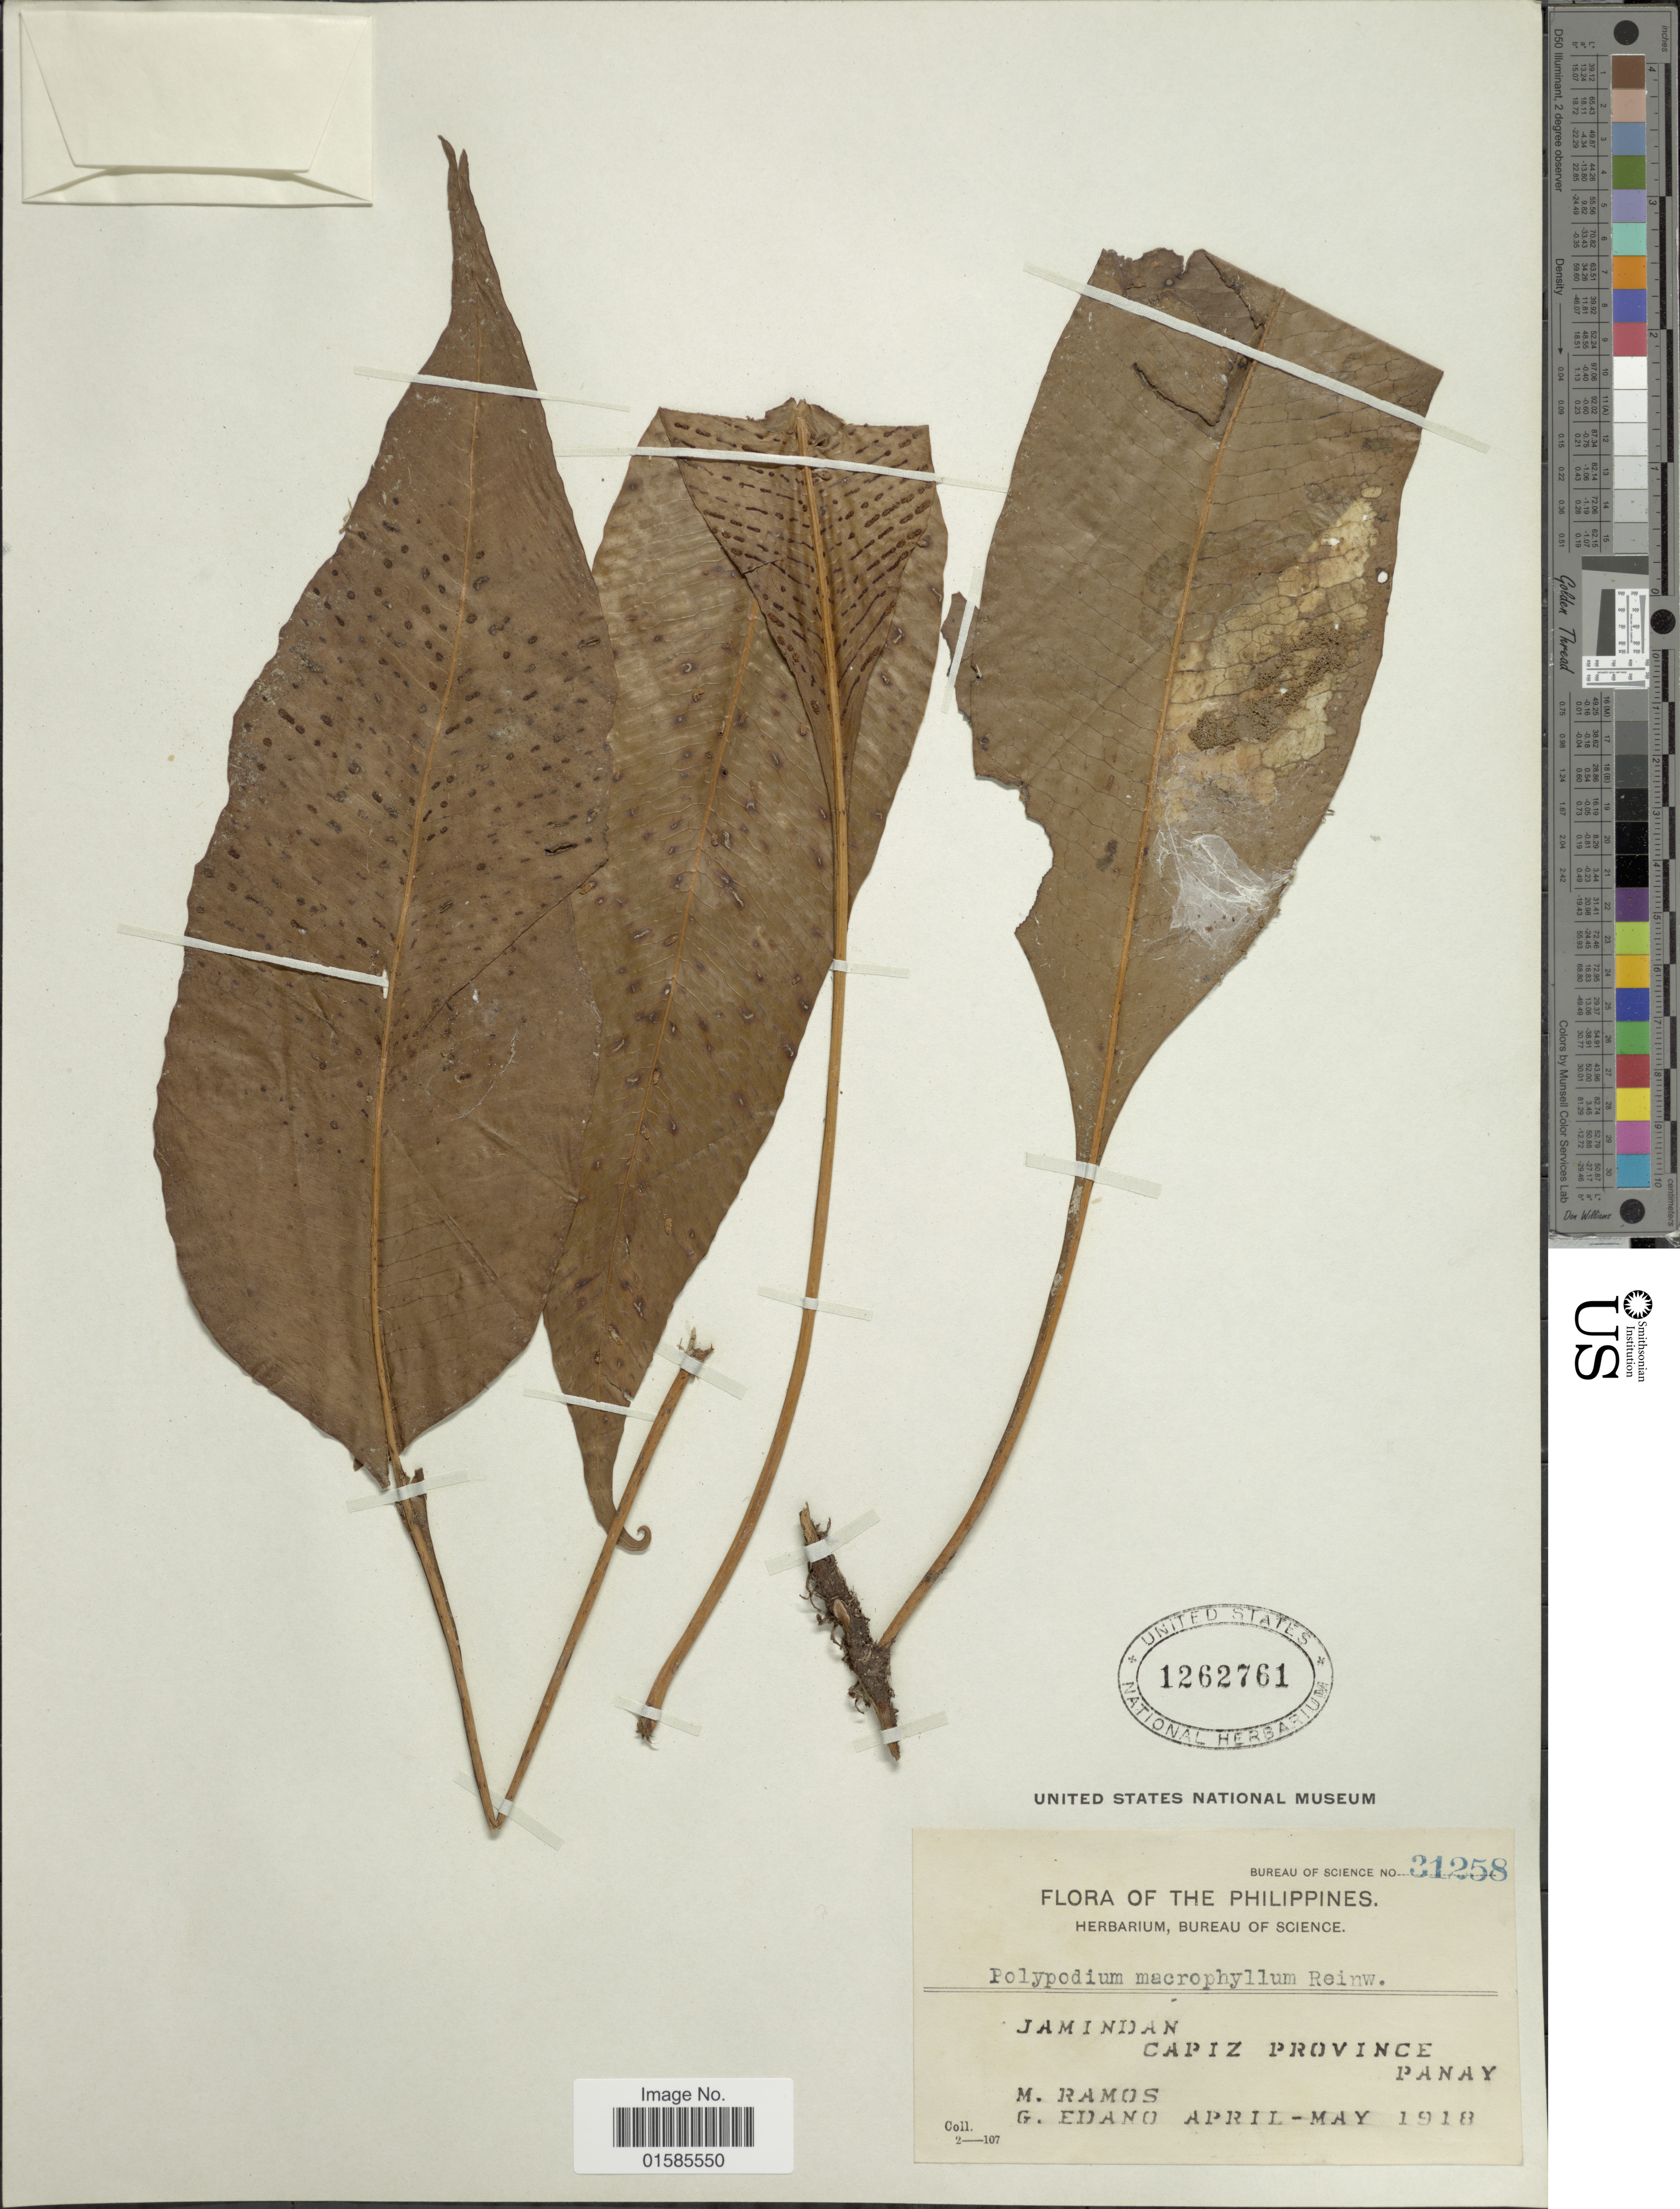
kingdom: Plantae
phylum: Tracheophyta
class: Polypodiopsida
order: Polypodiales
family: Polypodiaceae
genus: Leptochilus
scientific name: Leptochilus macrophyllus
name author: (Blume) Noot.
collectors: M. Ramos & G. Edaño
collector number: Bureau of Science 31258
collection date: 1918-04/1918-05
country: Philippines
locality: The Philippines, Jamindan, Capiz Province, Panay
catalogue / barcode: US 1262761